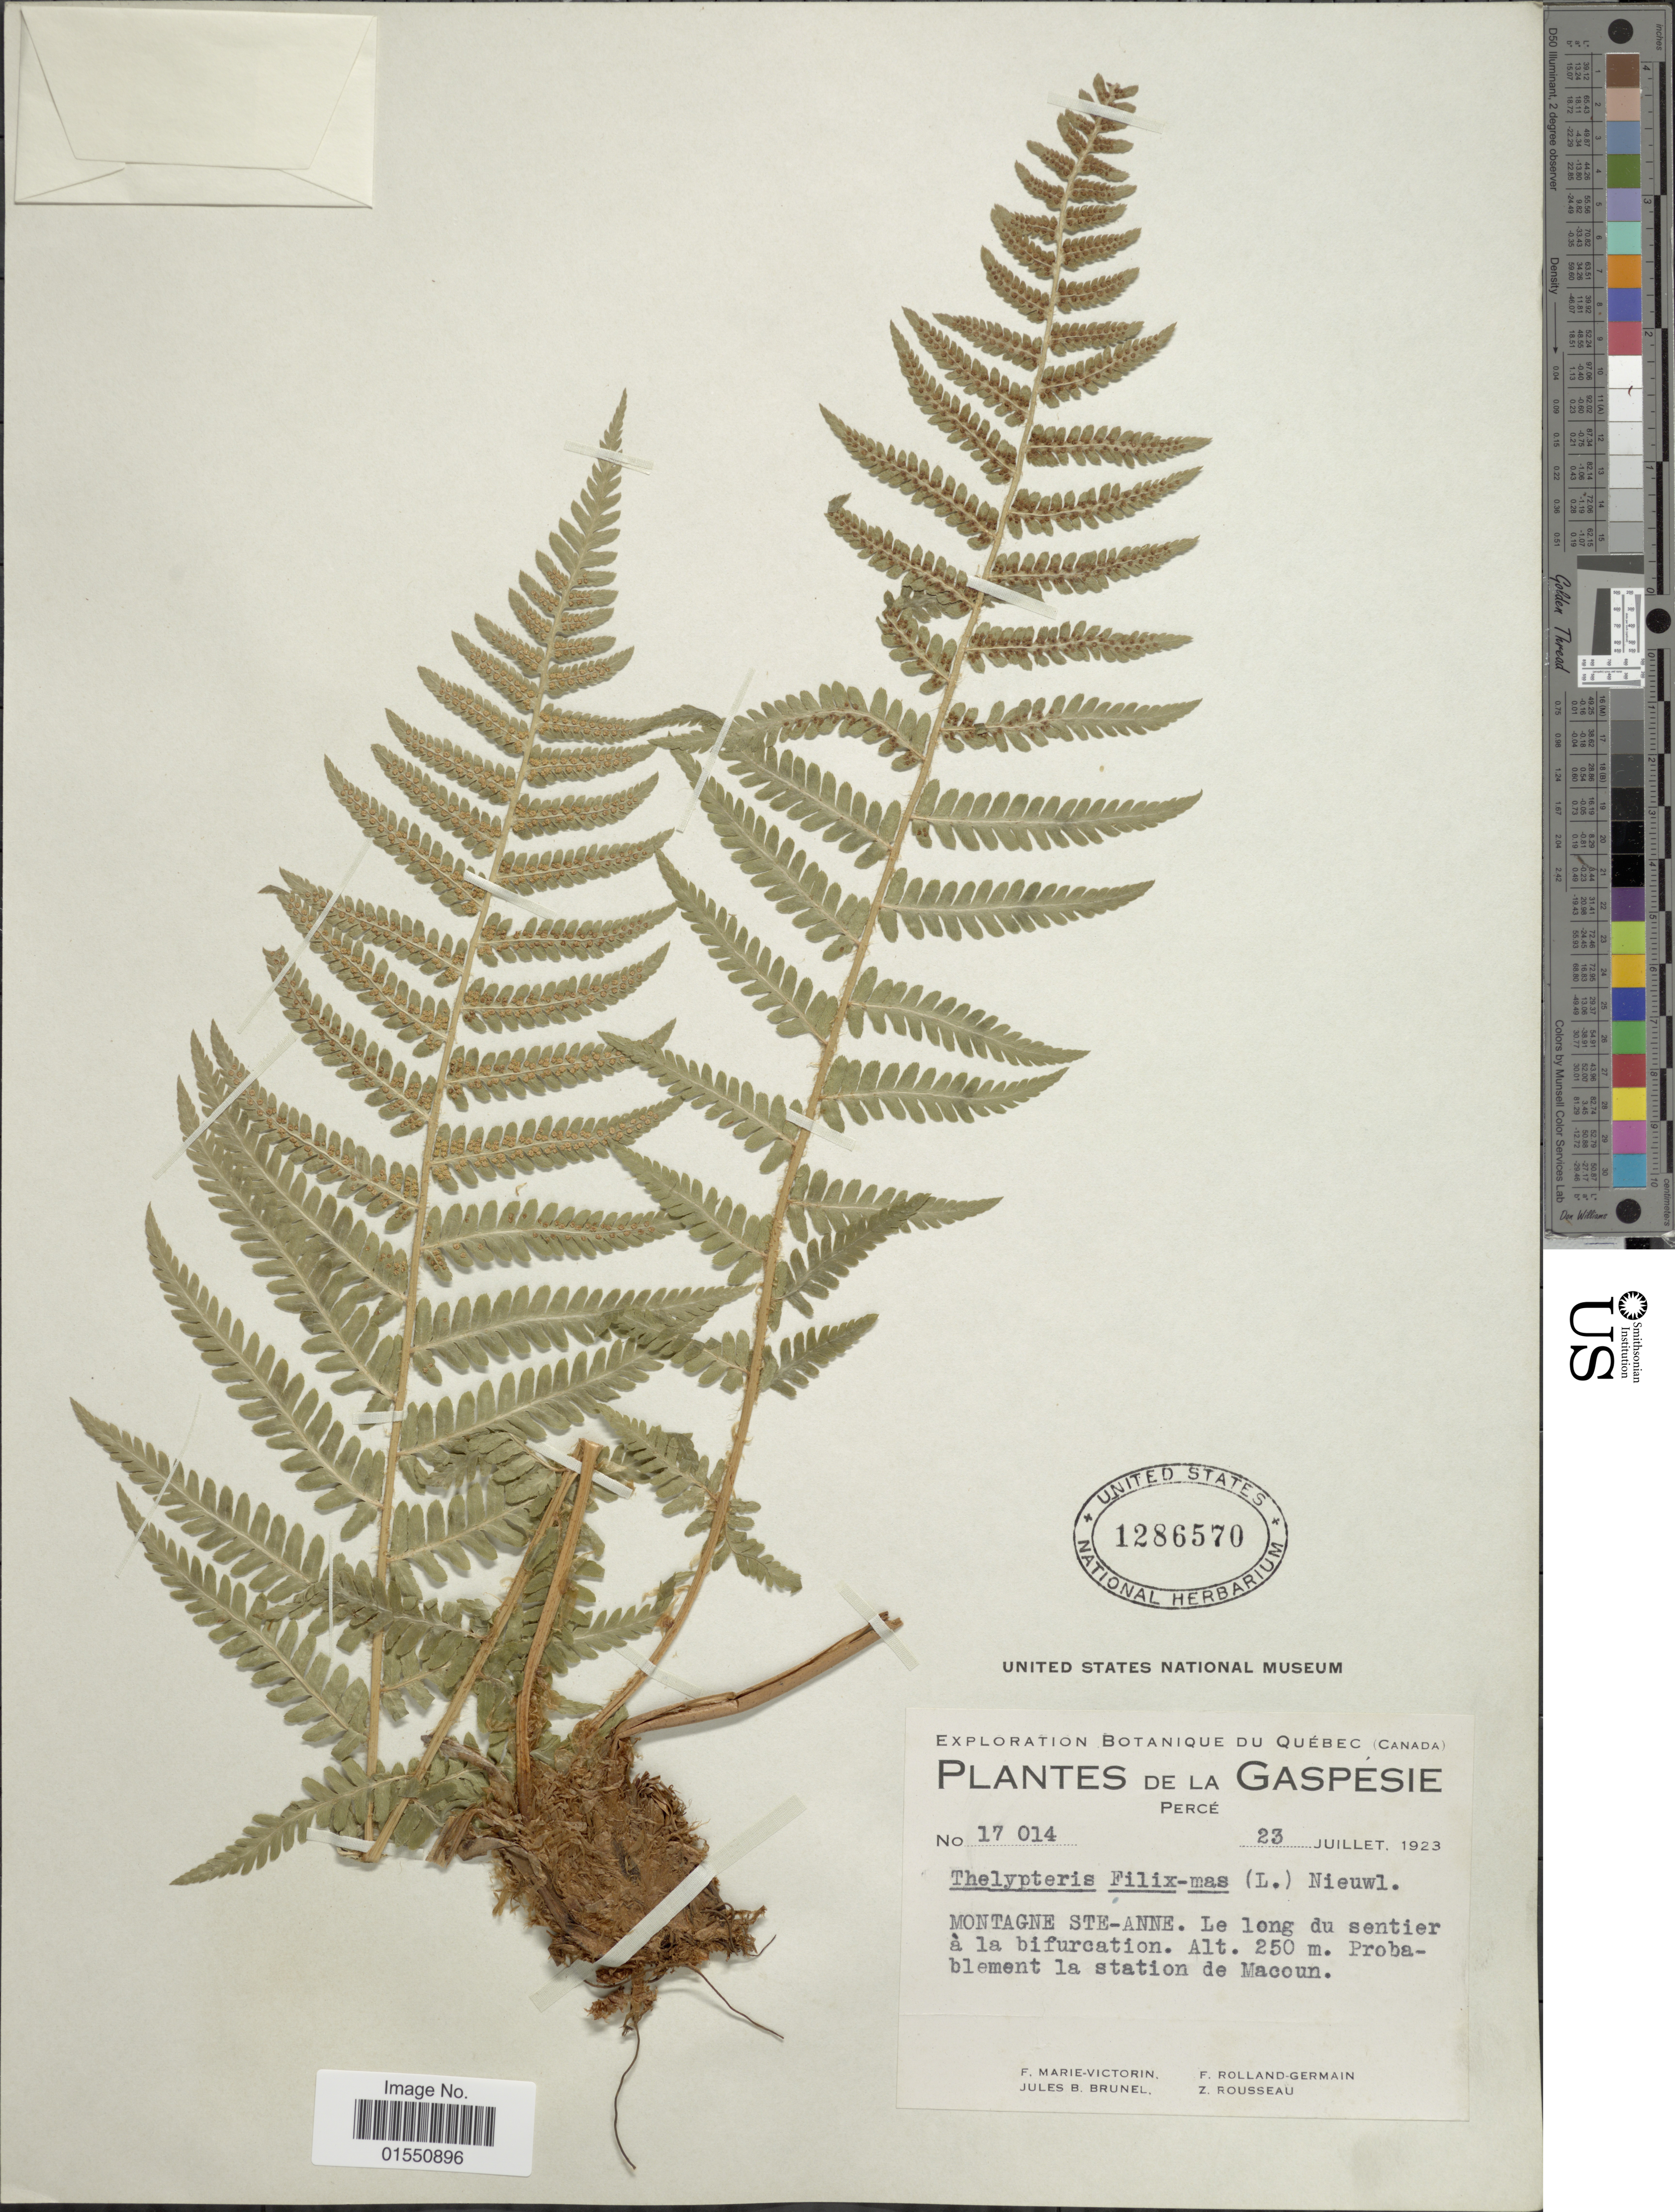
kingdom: Plantae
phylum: Tracheophyta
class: Polypodiopsida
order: Polypodiales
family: Dryopteridaceae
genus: Dryopteris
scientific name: Dryopteris filix-mas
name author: (L.) Schott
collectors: Fr. Marie-Victorin, J. Brunel, Rolland-Germain & Z. Rousseau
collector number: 17014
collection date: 1923-07-23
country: Canada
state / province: Quebec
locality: Gaspésie. Percé. Montagne Ste-Anne. Le long du sentier à la bifurcation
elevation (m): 250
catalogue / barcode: US 1286570